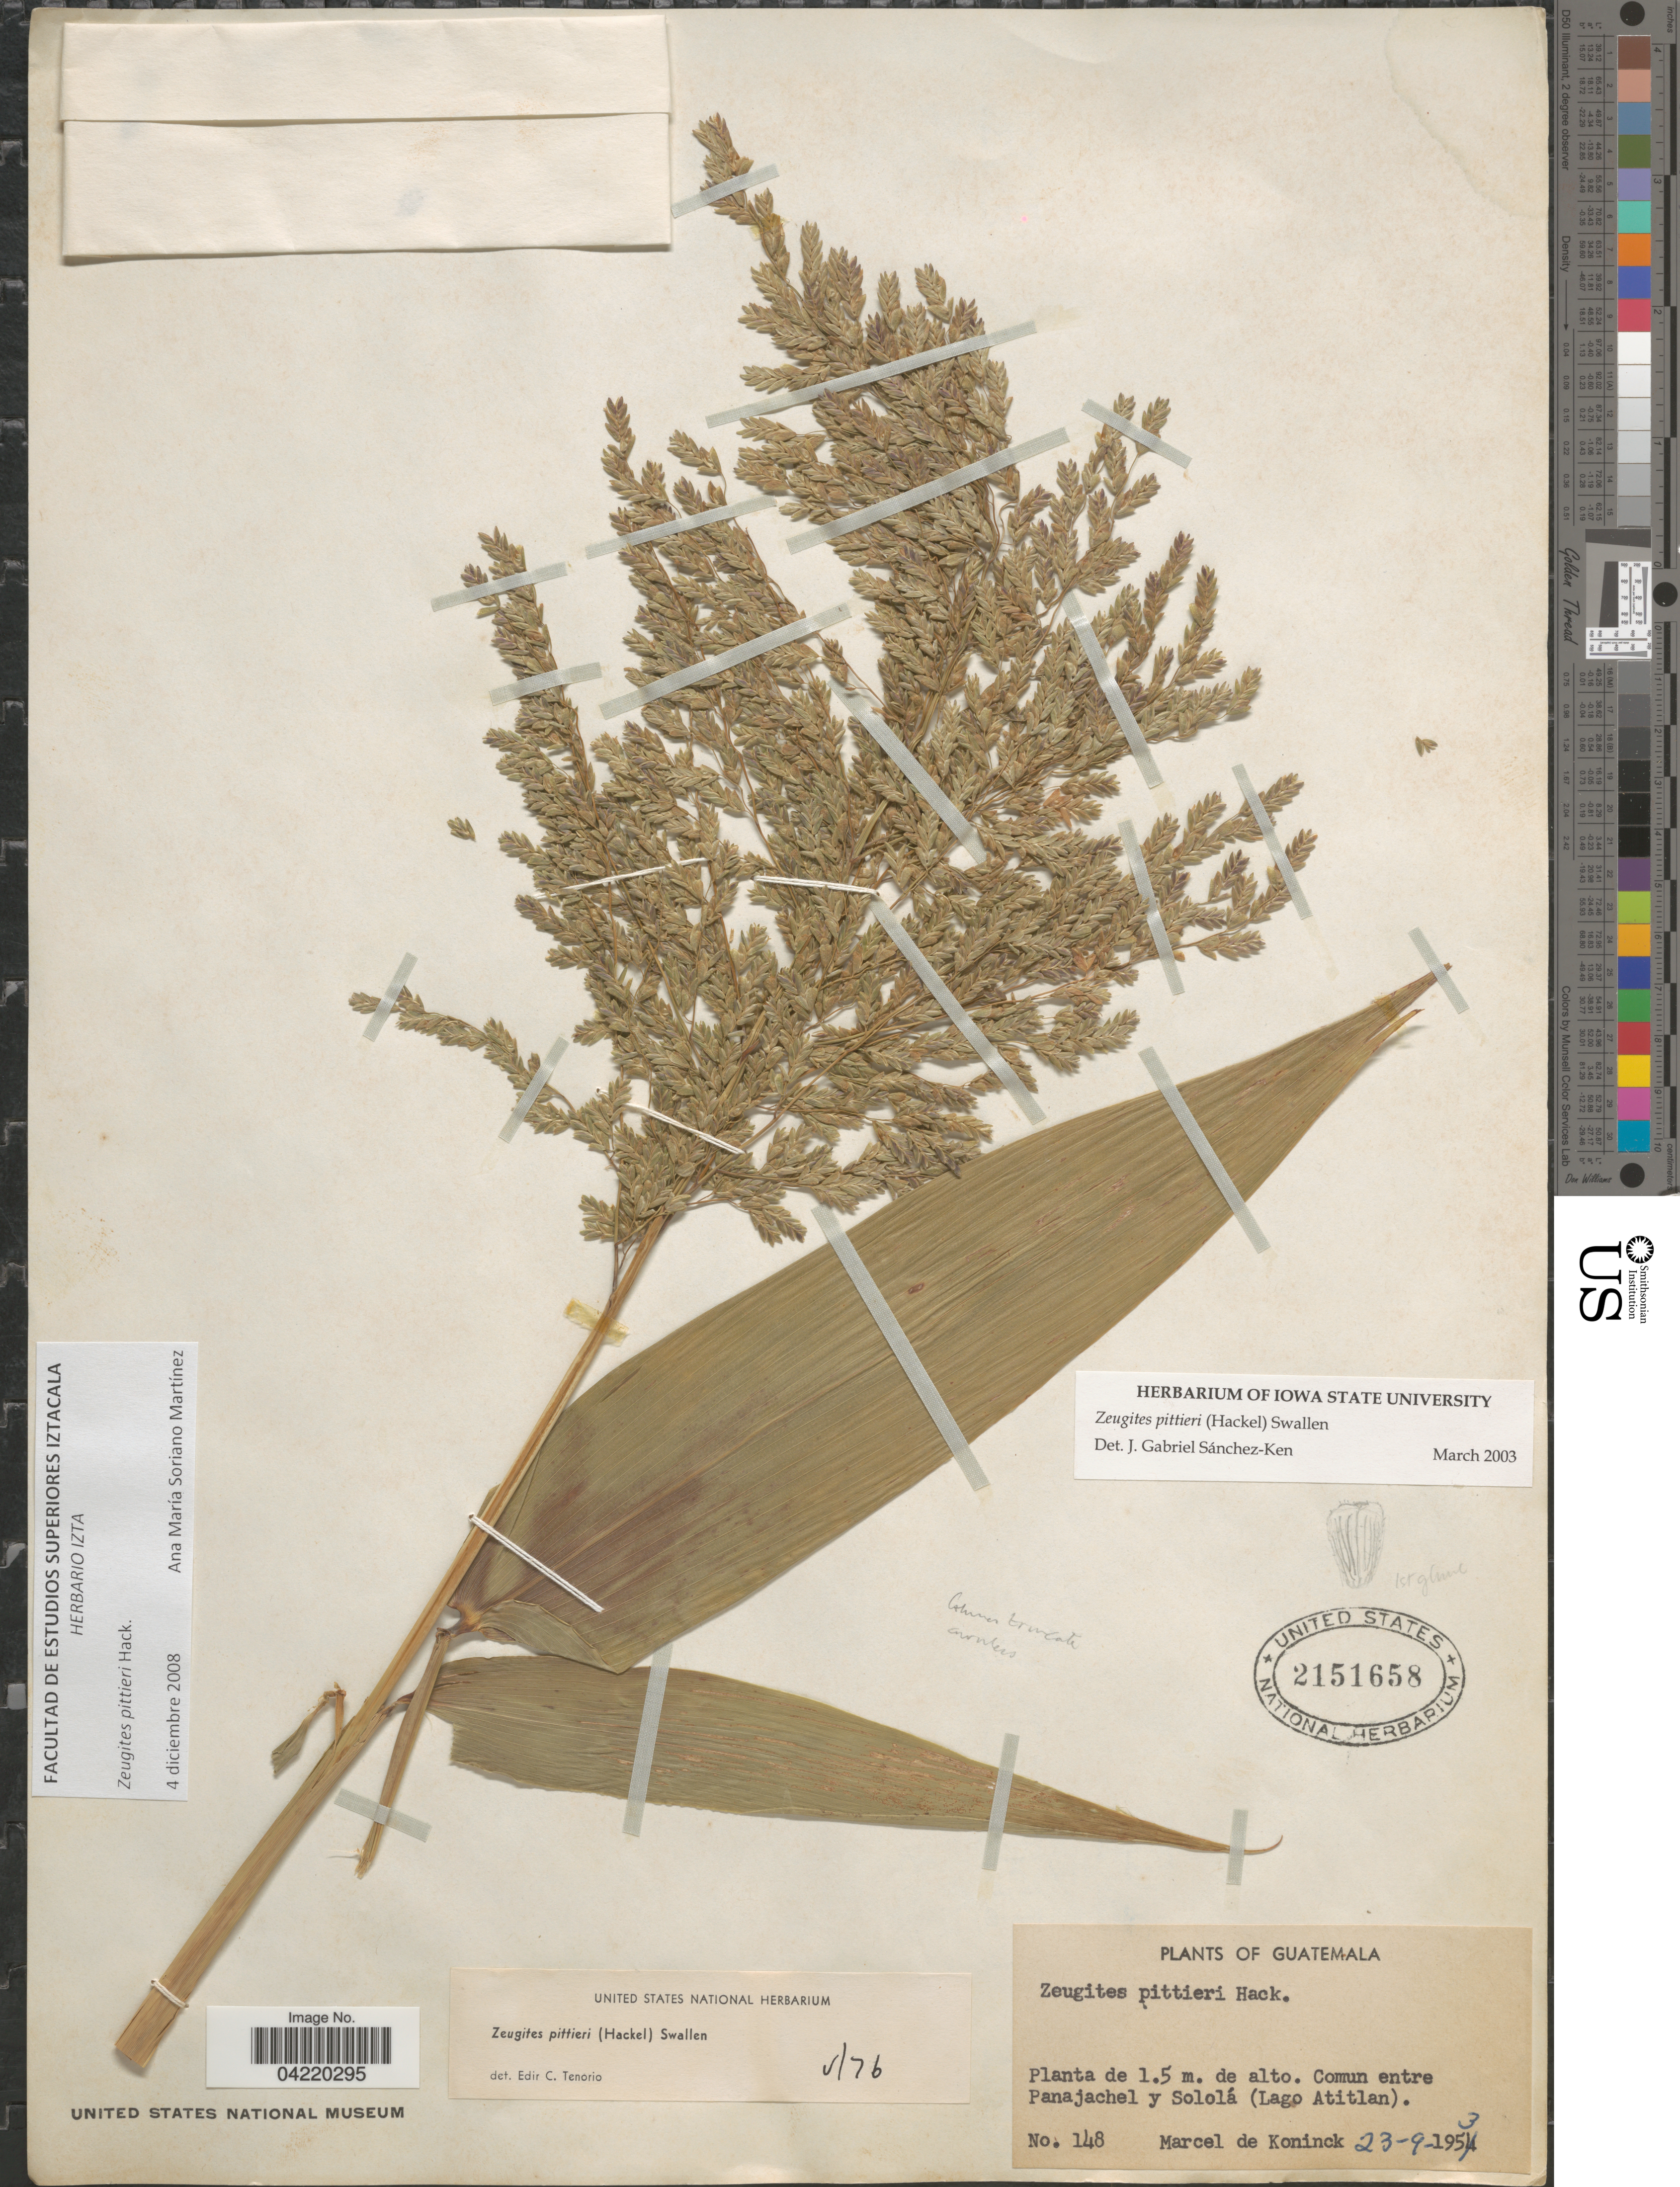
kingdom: Plantae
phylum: Tracheophyta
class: Liliopsida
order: Poales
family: Poaceae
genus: Zeugites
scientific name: Zeugites pittieri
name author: Hack.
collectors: M. Koninck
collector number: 148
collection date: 1953-09-23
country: Guatemala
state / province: Solola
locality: Comun entre Panajachel y Sololá (Lago Atitlan).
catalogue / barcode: US 2151658